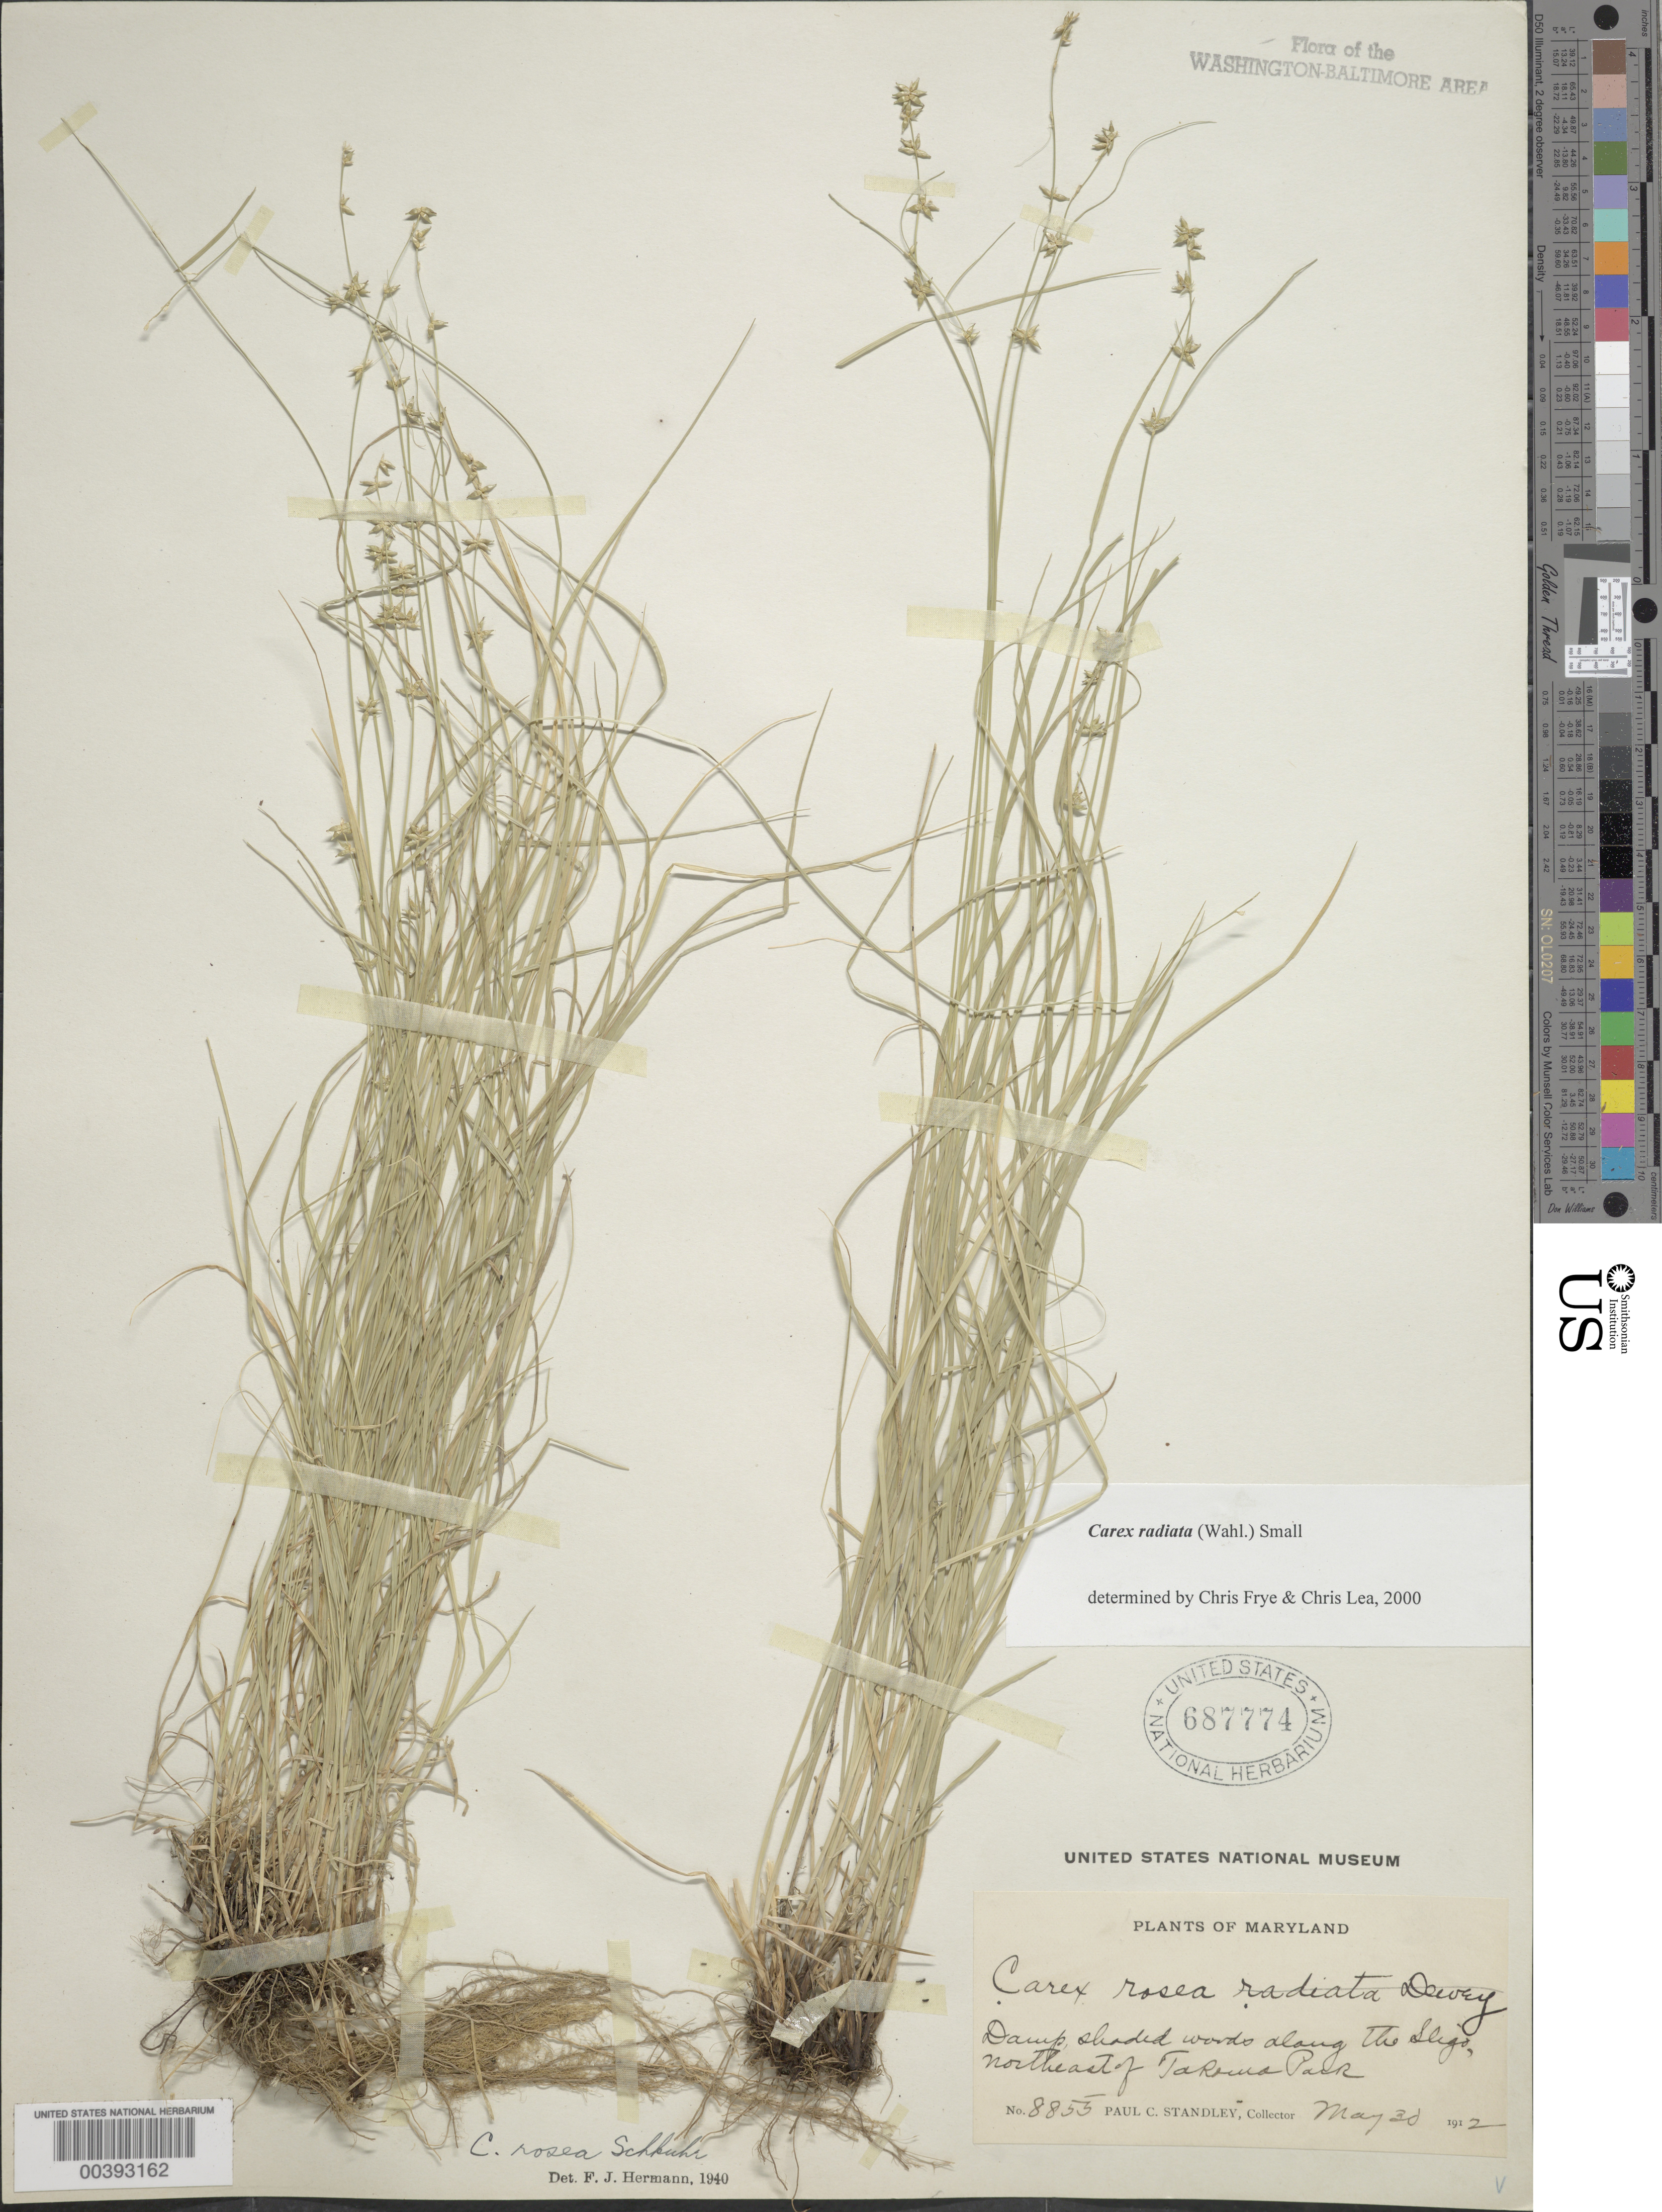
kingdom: Plantae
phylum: Tracheophyta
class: Liliopsida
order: Poales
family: Cyperaceae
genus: Carex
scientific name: Carex radiata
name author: (Wahlenb.) Small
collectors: P. C. Standley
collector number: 8855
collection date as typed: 30 May 1912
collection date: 1912-05-30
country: United States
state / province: Maryland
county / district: Montgomery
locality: The Sligo, northeast of Takoma Park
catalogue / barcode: US 687774